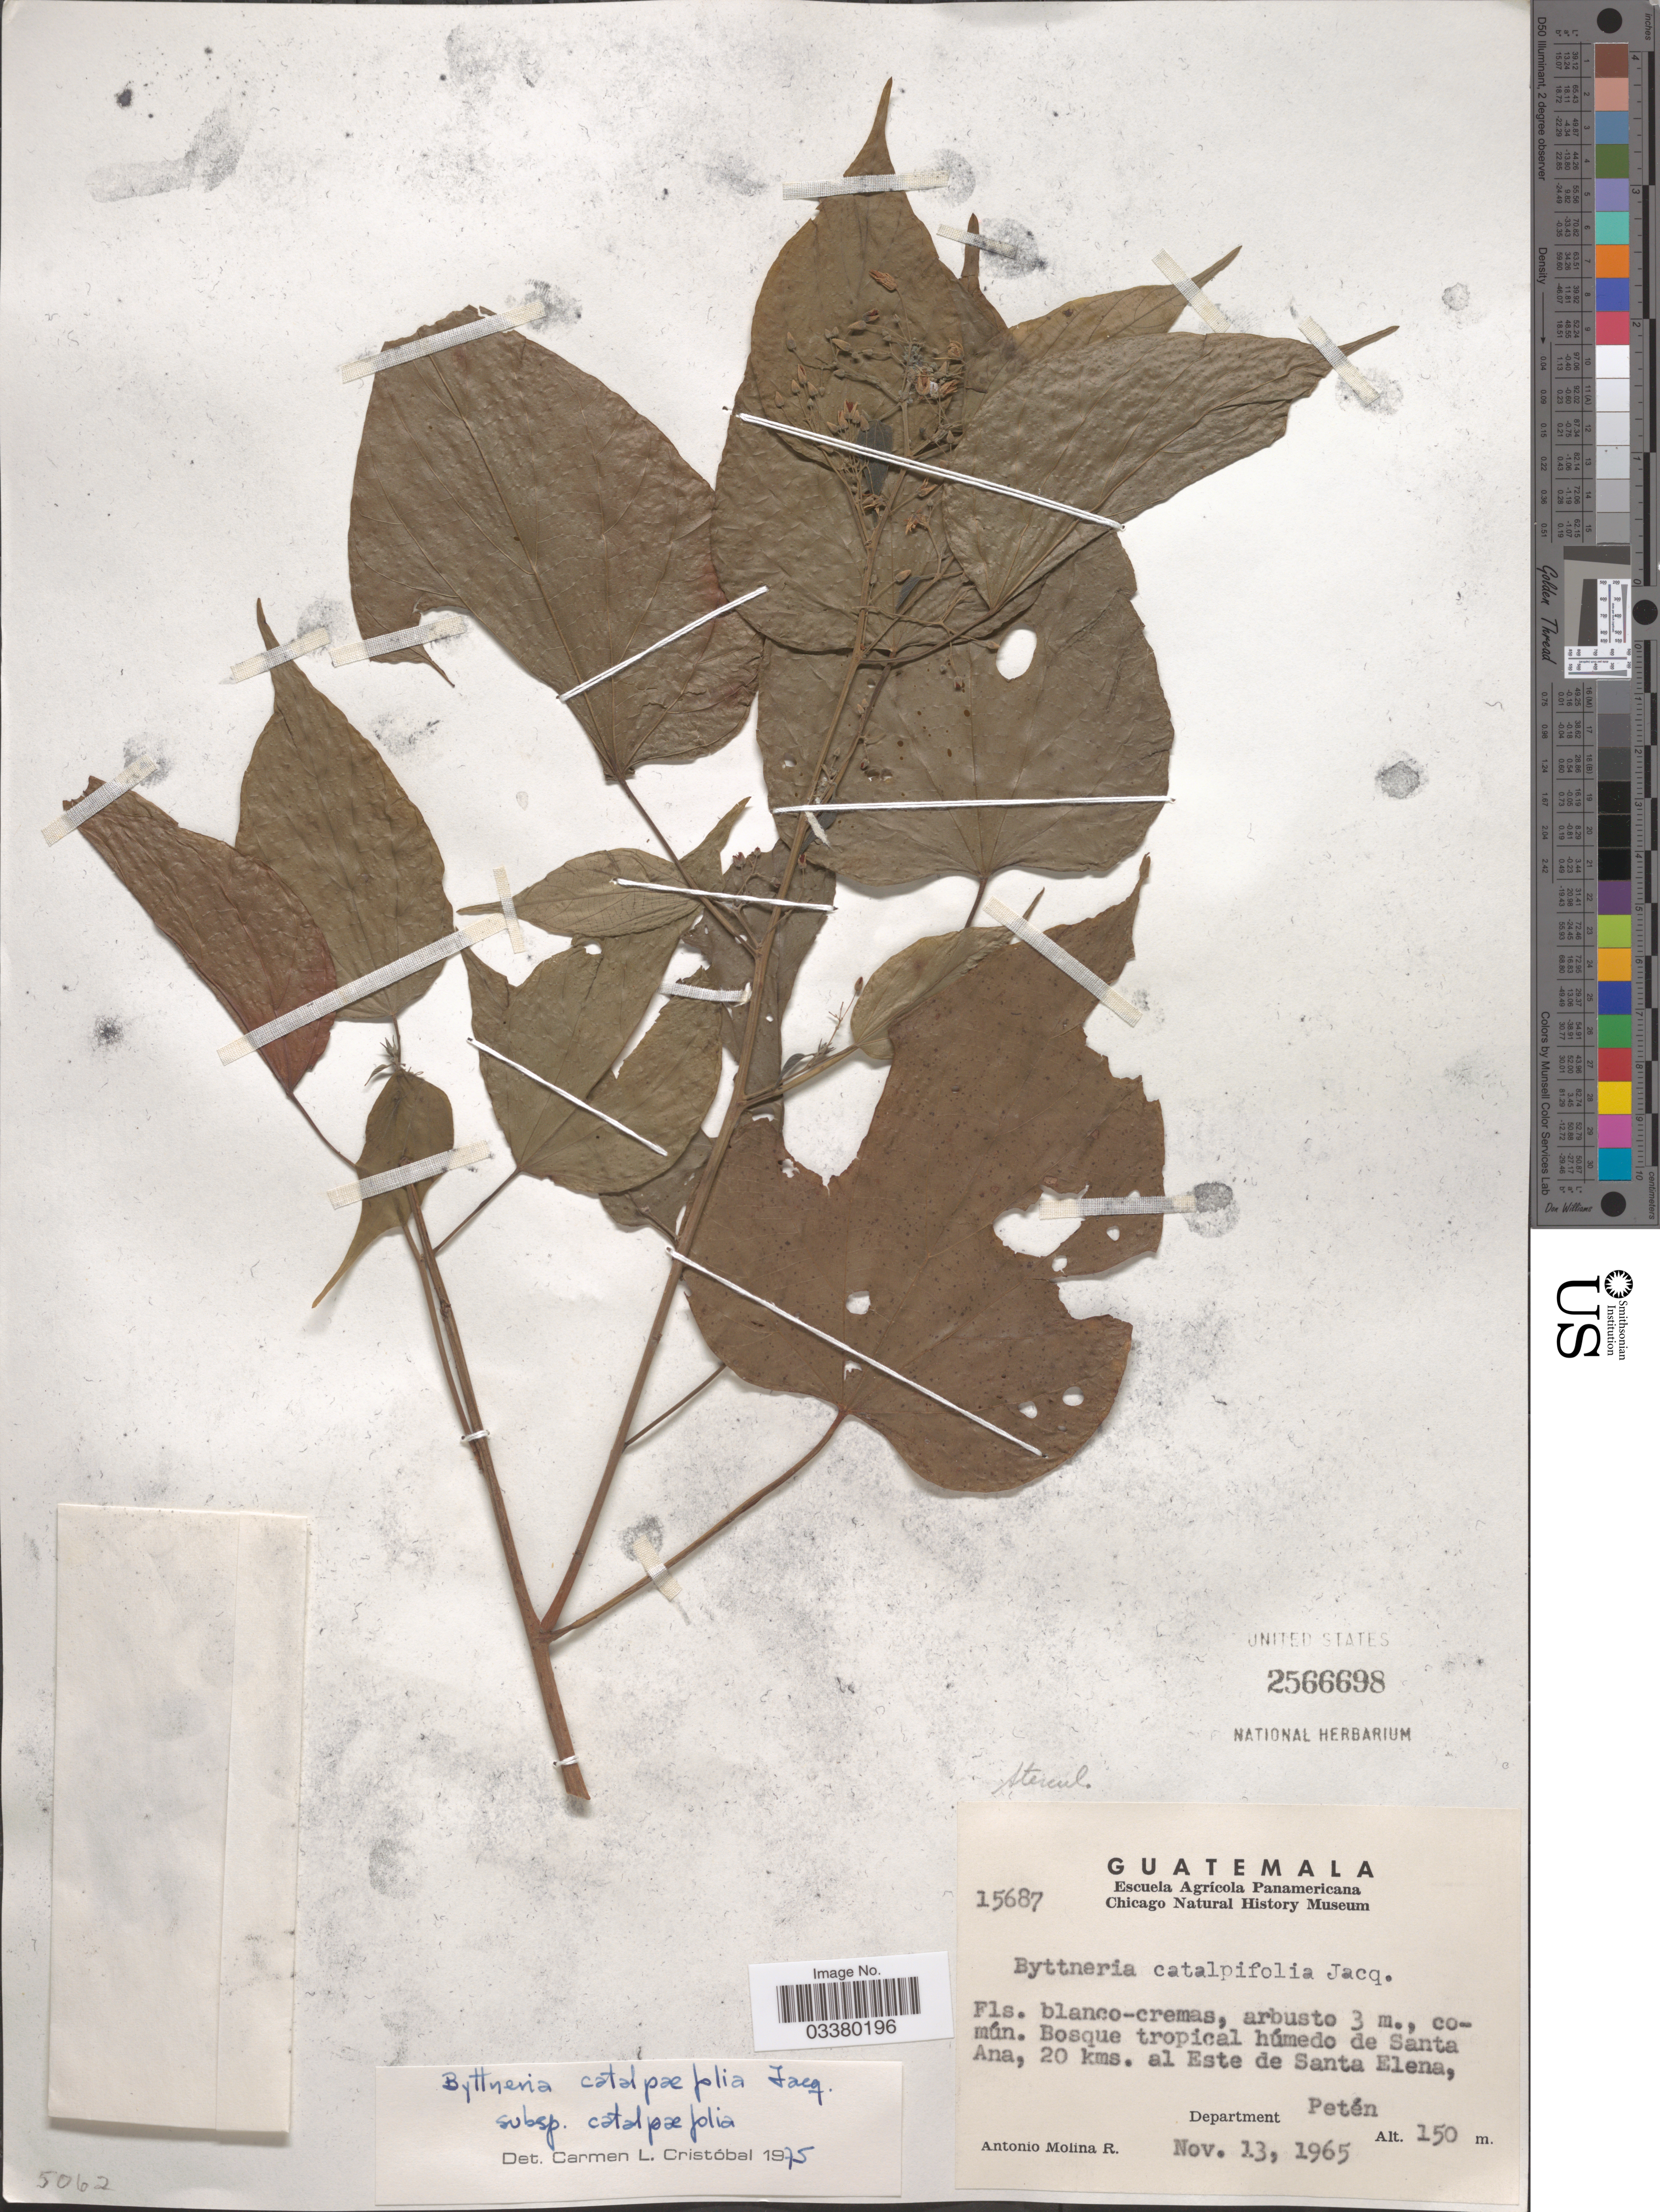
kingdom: Plantae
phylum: Tracheophyta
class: Magnoliopsida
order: Malvales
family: Malvaceae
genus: Byttneria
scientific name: Byttneria catalpifolia subsp. catalpifolia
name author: Jacq.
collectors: A. Molina R.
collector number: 15687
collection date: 1965-11-13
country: Guatemala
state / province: El Petén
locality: Bosque tropical húmedo de Santa Ana, 20 kms. al Este de Santa Elena, Department Petén.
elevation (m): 150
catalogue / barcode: US 2566698